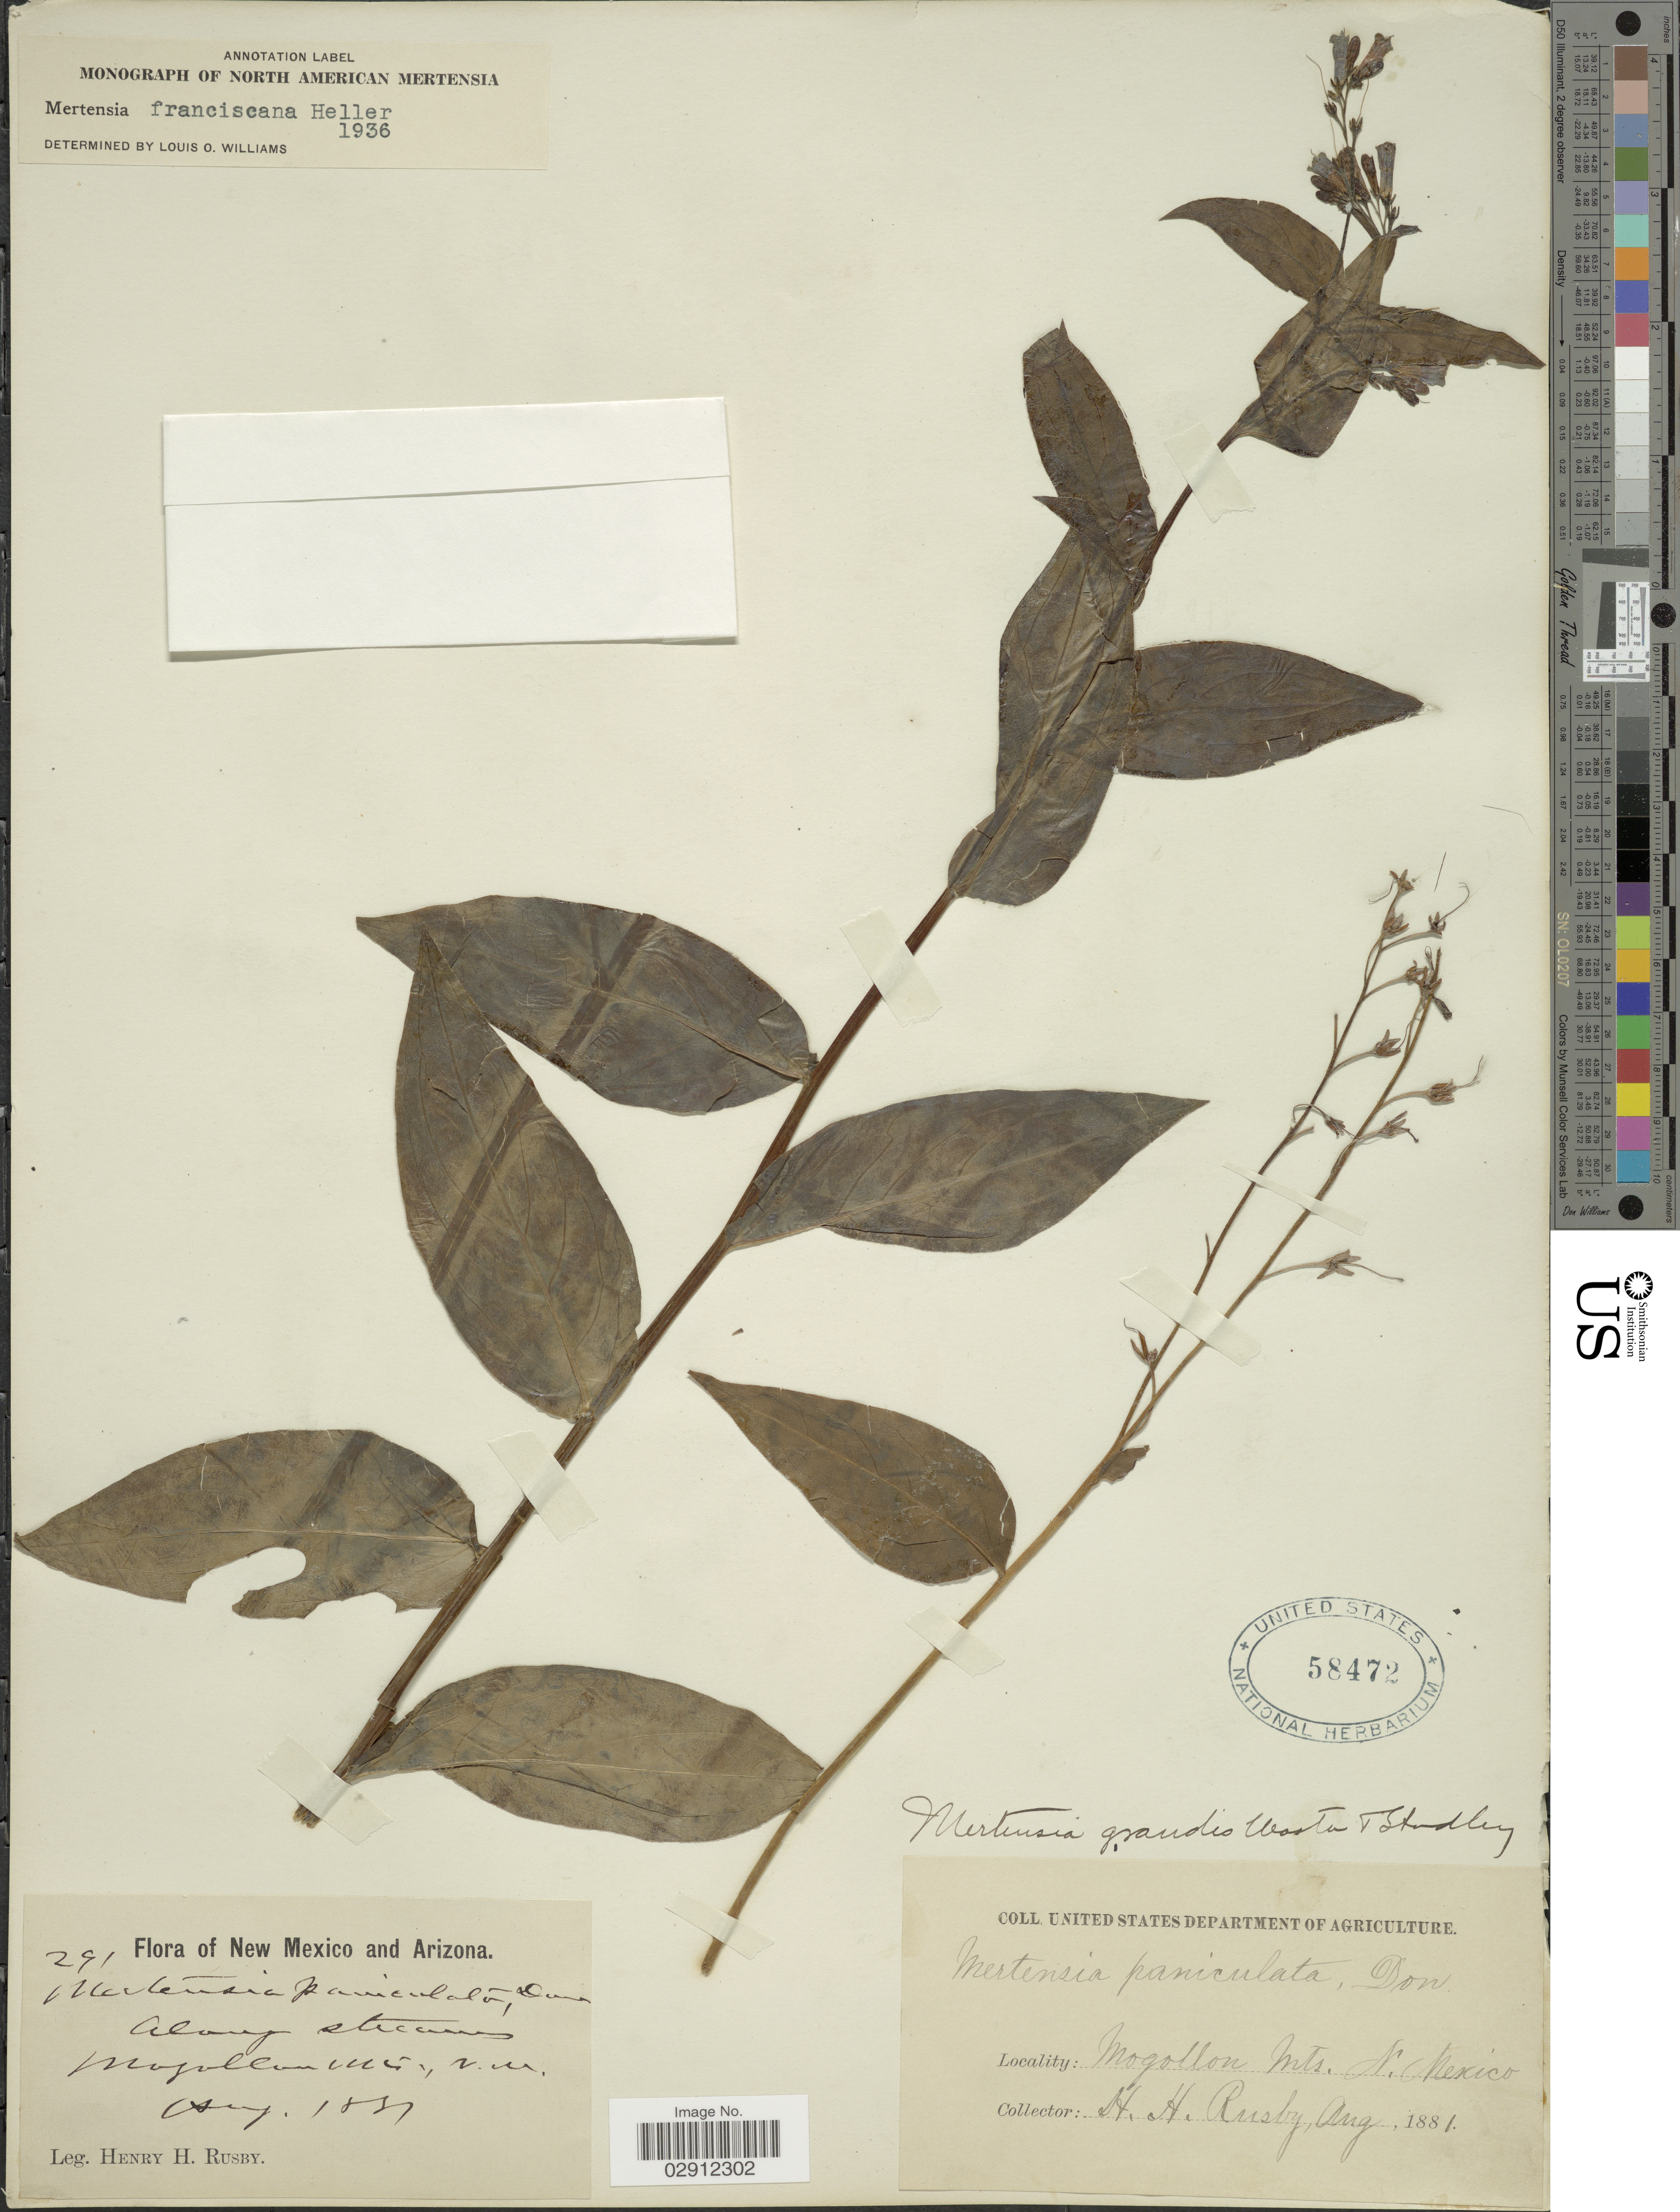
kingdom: Plantae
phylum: Tracheophyta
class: Magnoliopsida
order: Boraginales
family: Boraginaceae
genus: Mertensia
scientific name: Mertensia franciscana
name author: A. Heller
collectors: H. H. Rusby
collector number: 291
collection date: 1881-08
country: United States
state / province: New Mexico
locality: Mogollon Mts. N.M.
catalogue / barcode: US 58472